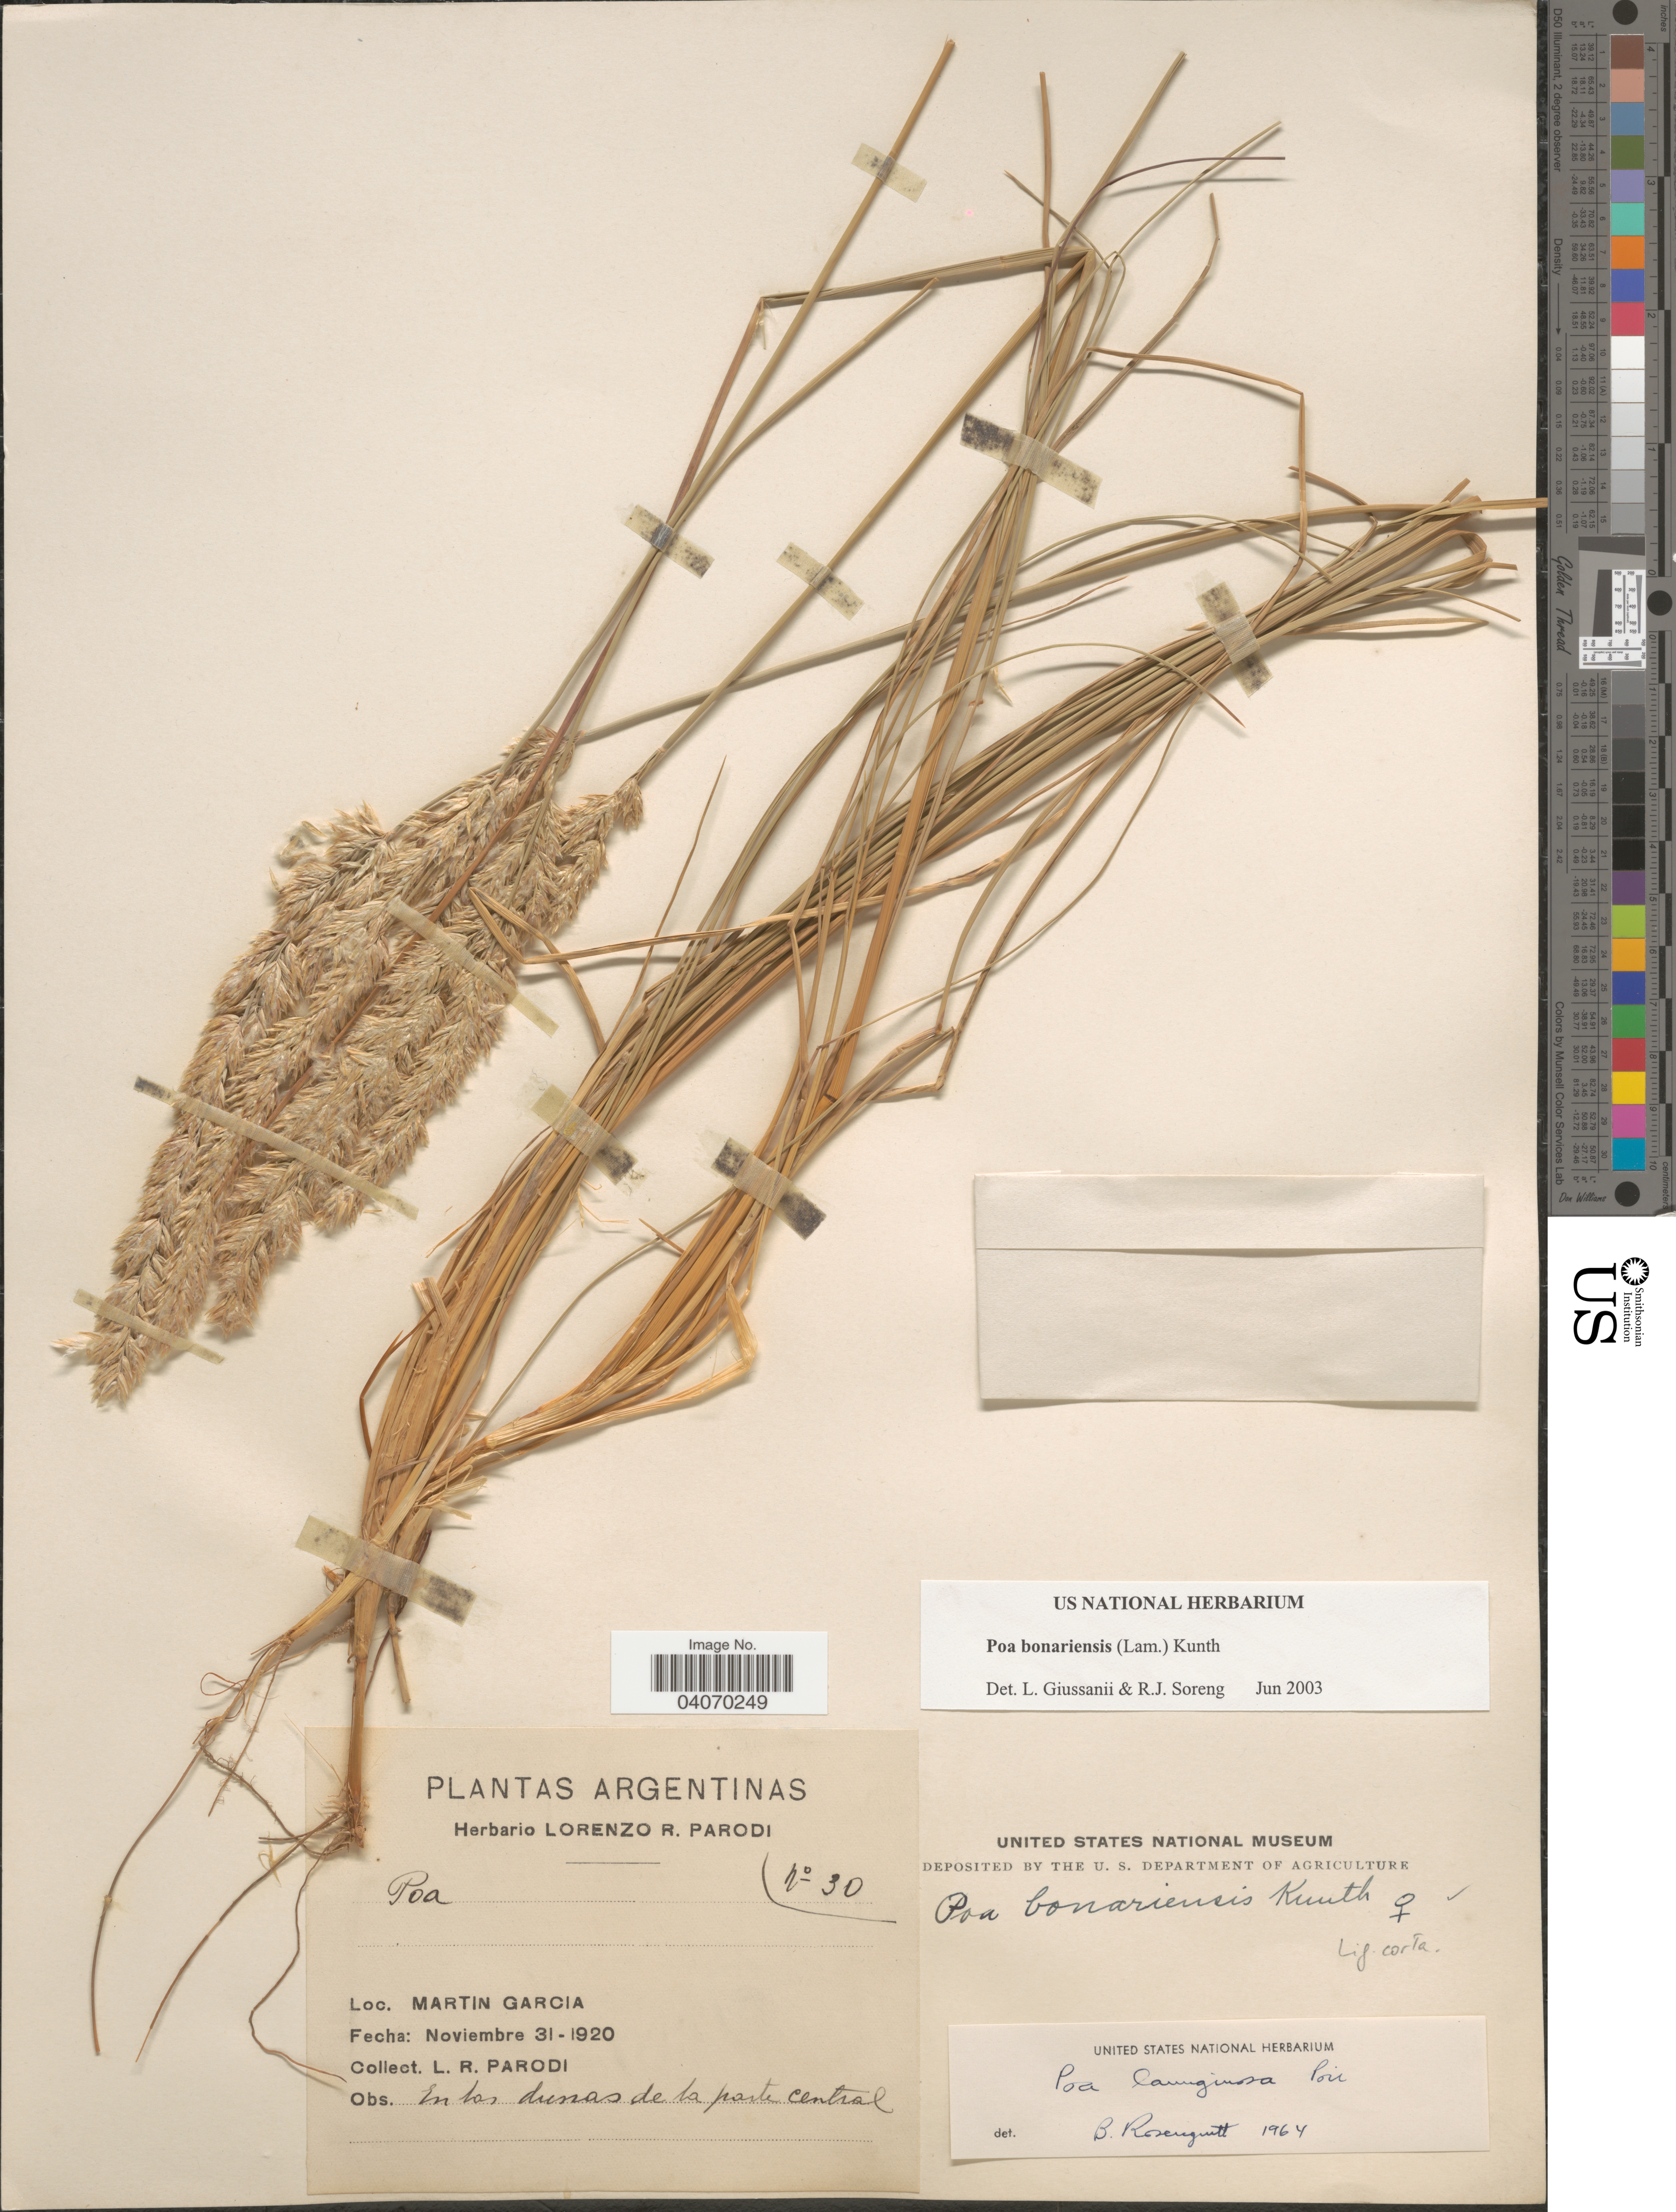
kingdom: Plantae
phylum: Tracheophyta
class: Liliopsida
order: Poales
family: Poaceae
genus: Poa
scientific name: Poa bonariensis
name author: (Lam.) Kunth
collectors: L. R. Parodi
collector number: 30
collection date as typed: Transcribed d/m/y: 31/11/1920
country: Argentina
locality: Martin Garcia. En los dunas de la porte central.